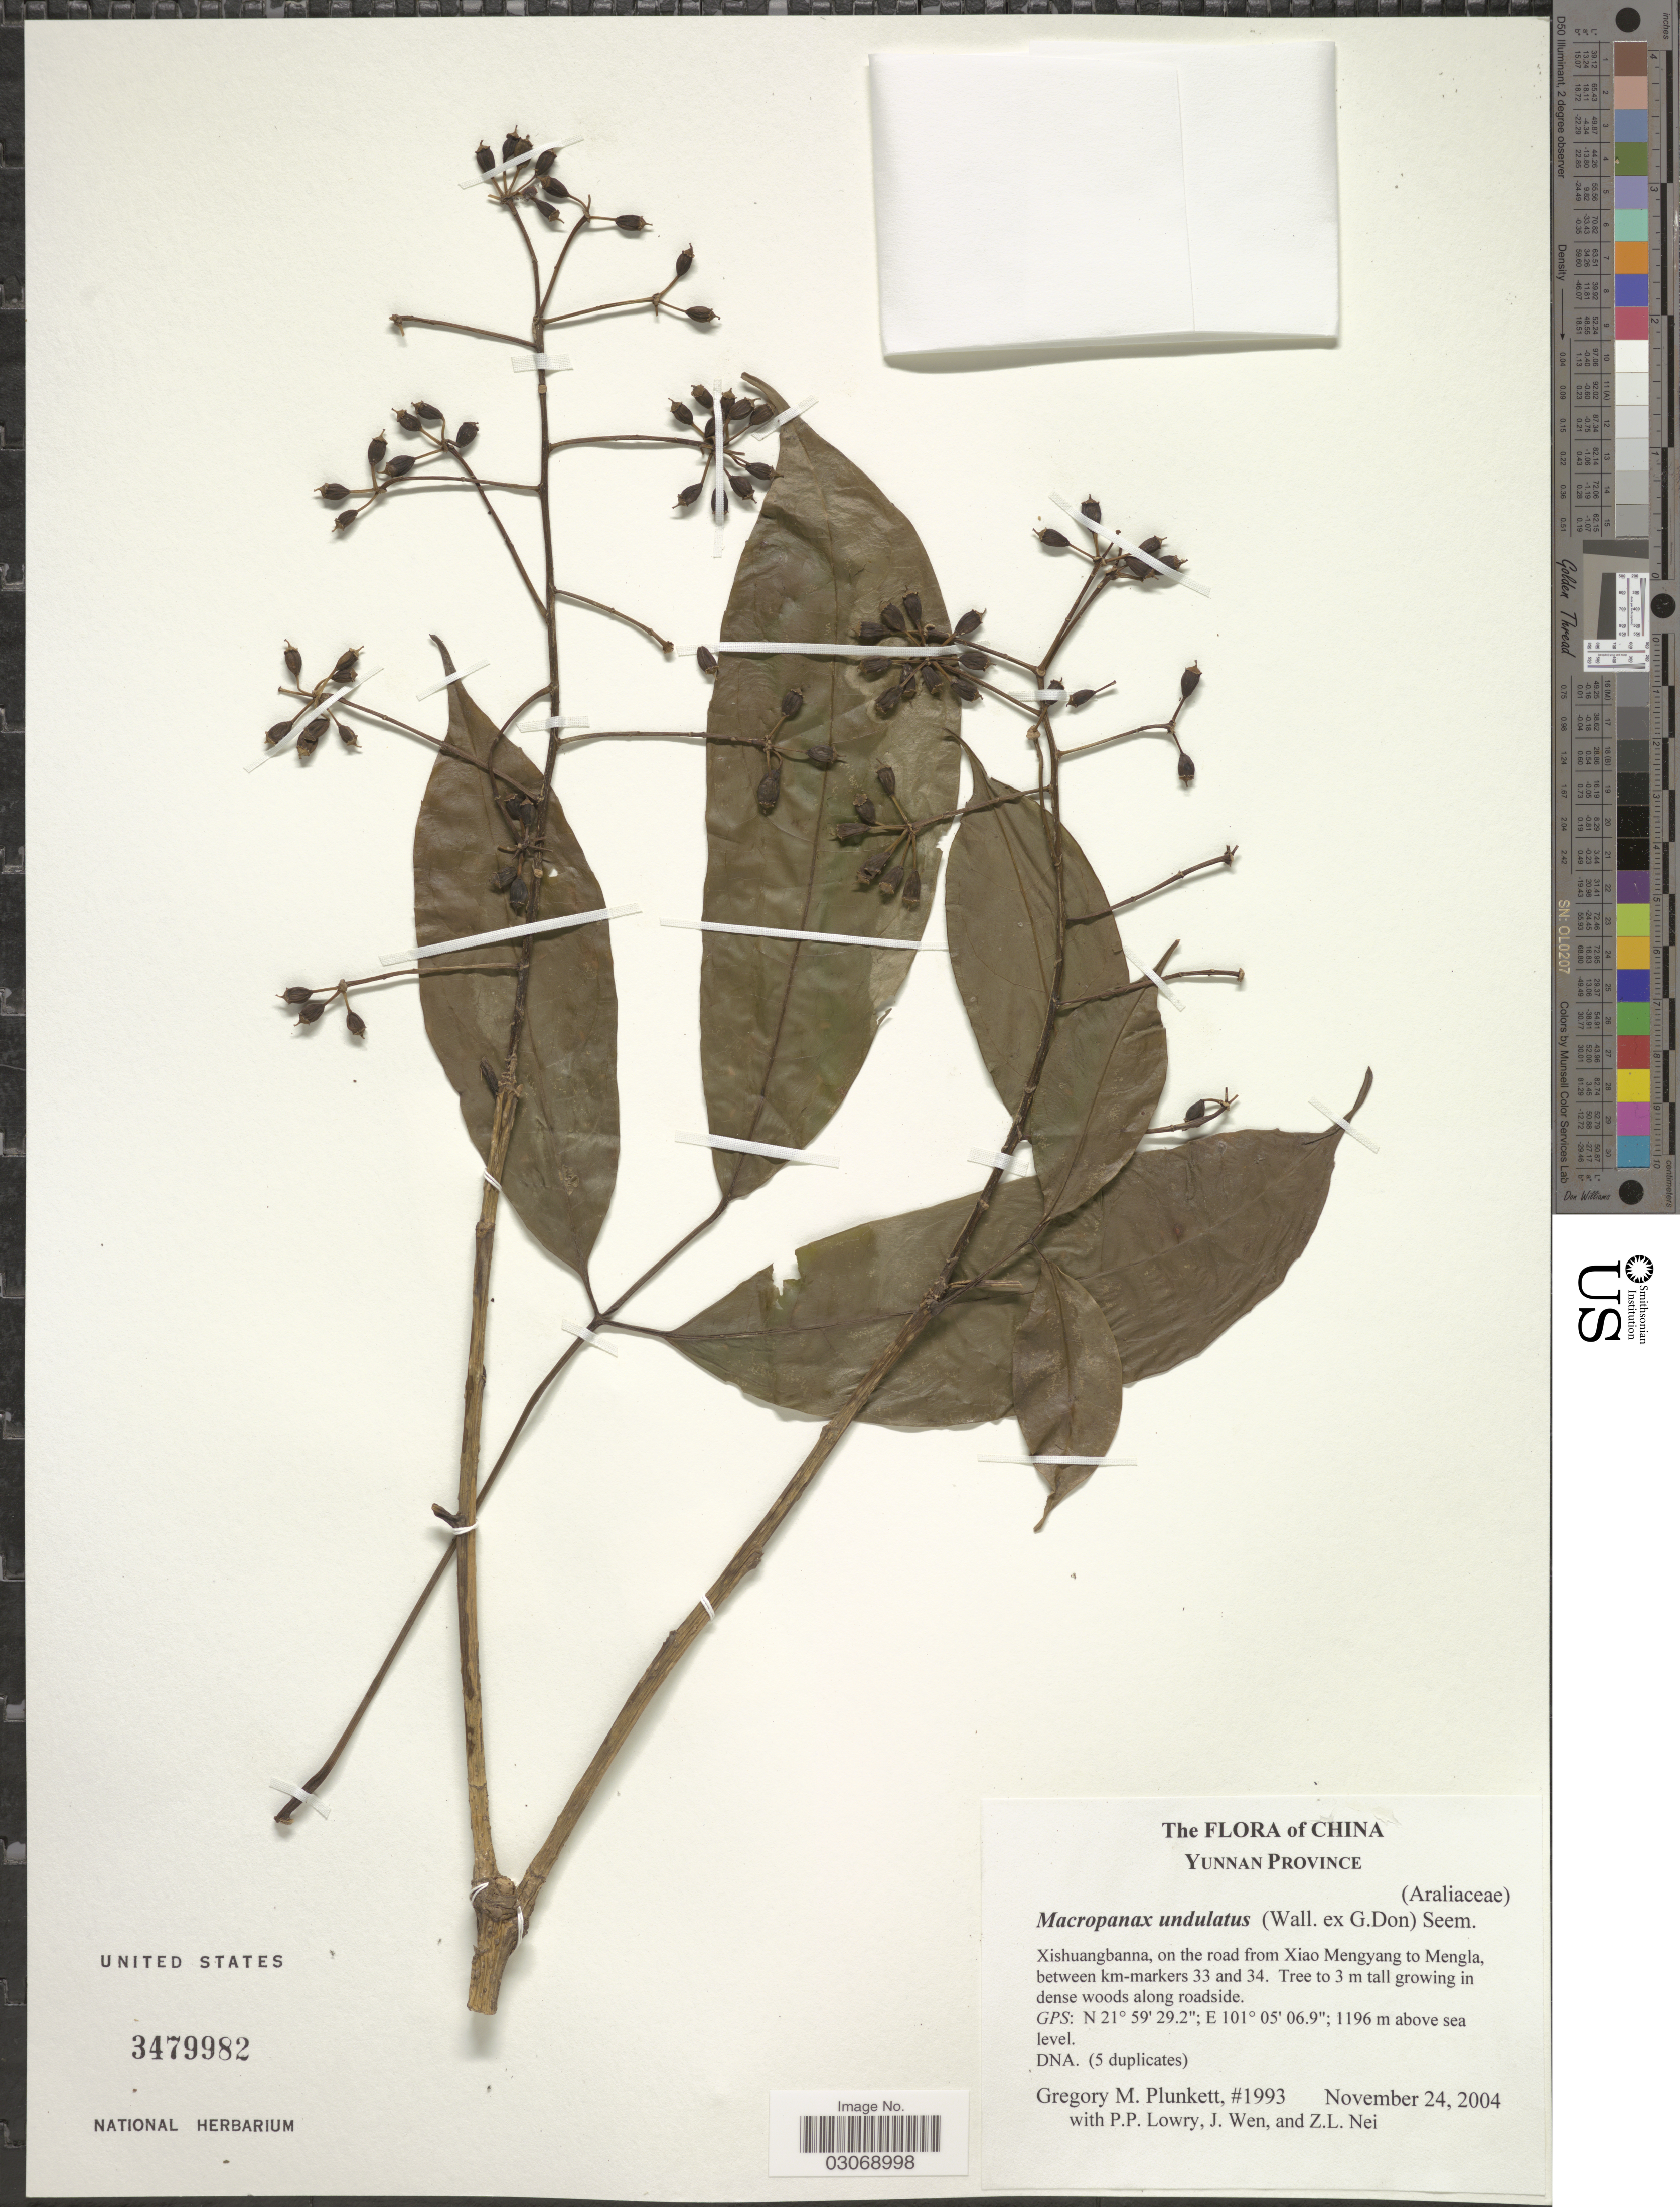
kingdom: Plantae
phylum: Tracheophyta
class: Magnoliopsida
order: Apiales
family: Araliaceae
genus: Macropanax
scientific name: Macropanax undulatus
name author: (Wall. ex G. Don) Seem.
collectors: G. M. Plunkett, P. Lowry, J. Wen & Z. Nei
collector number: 1993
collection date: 2004-11-24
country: China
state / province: Yunnan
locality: Yunnan Province. Xishuangbanna, on the road from Xiao Mengyang to Mengla, between km-markers 33 and 34.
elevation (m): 1196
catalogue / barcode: US 3479982